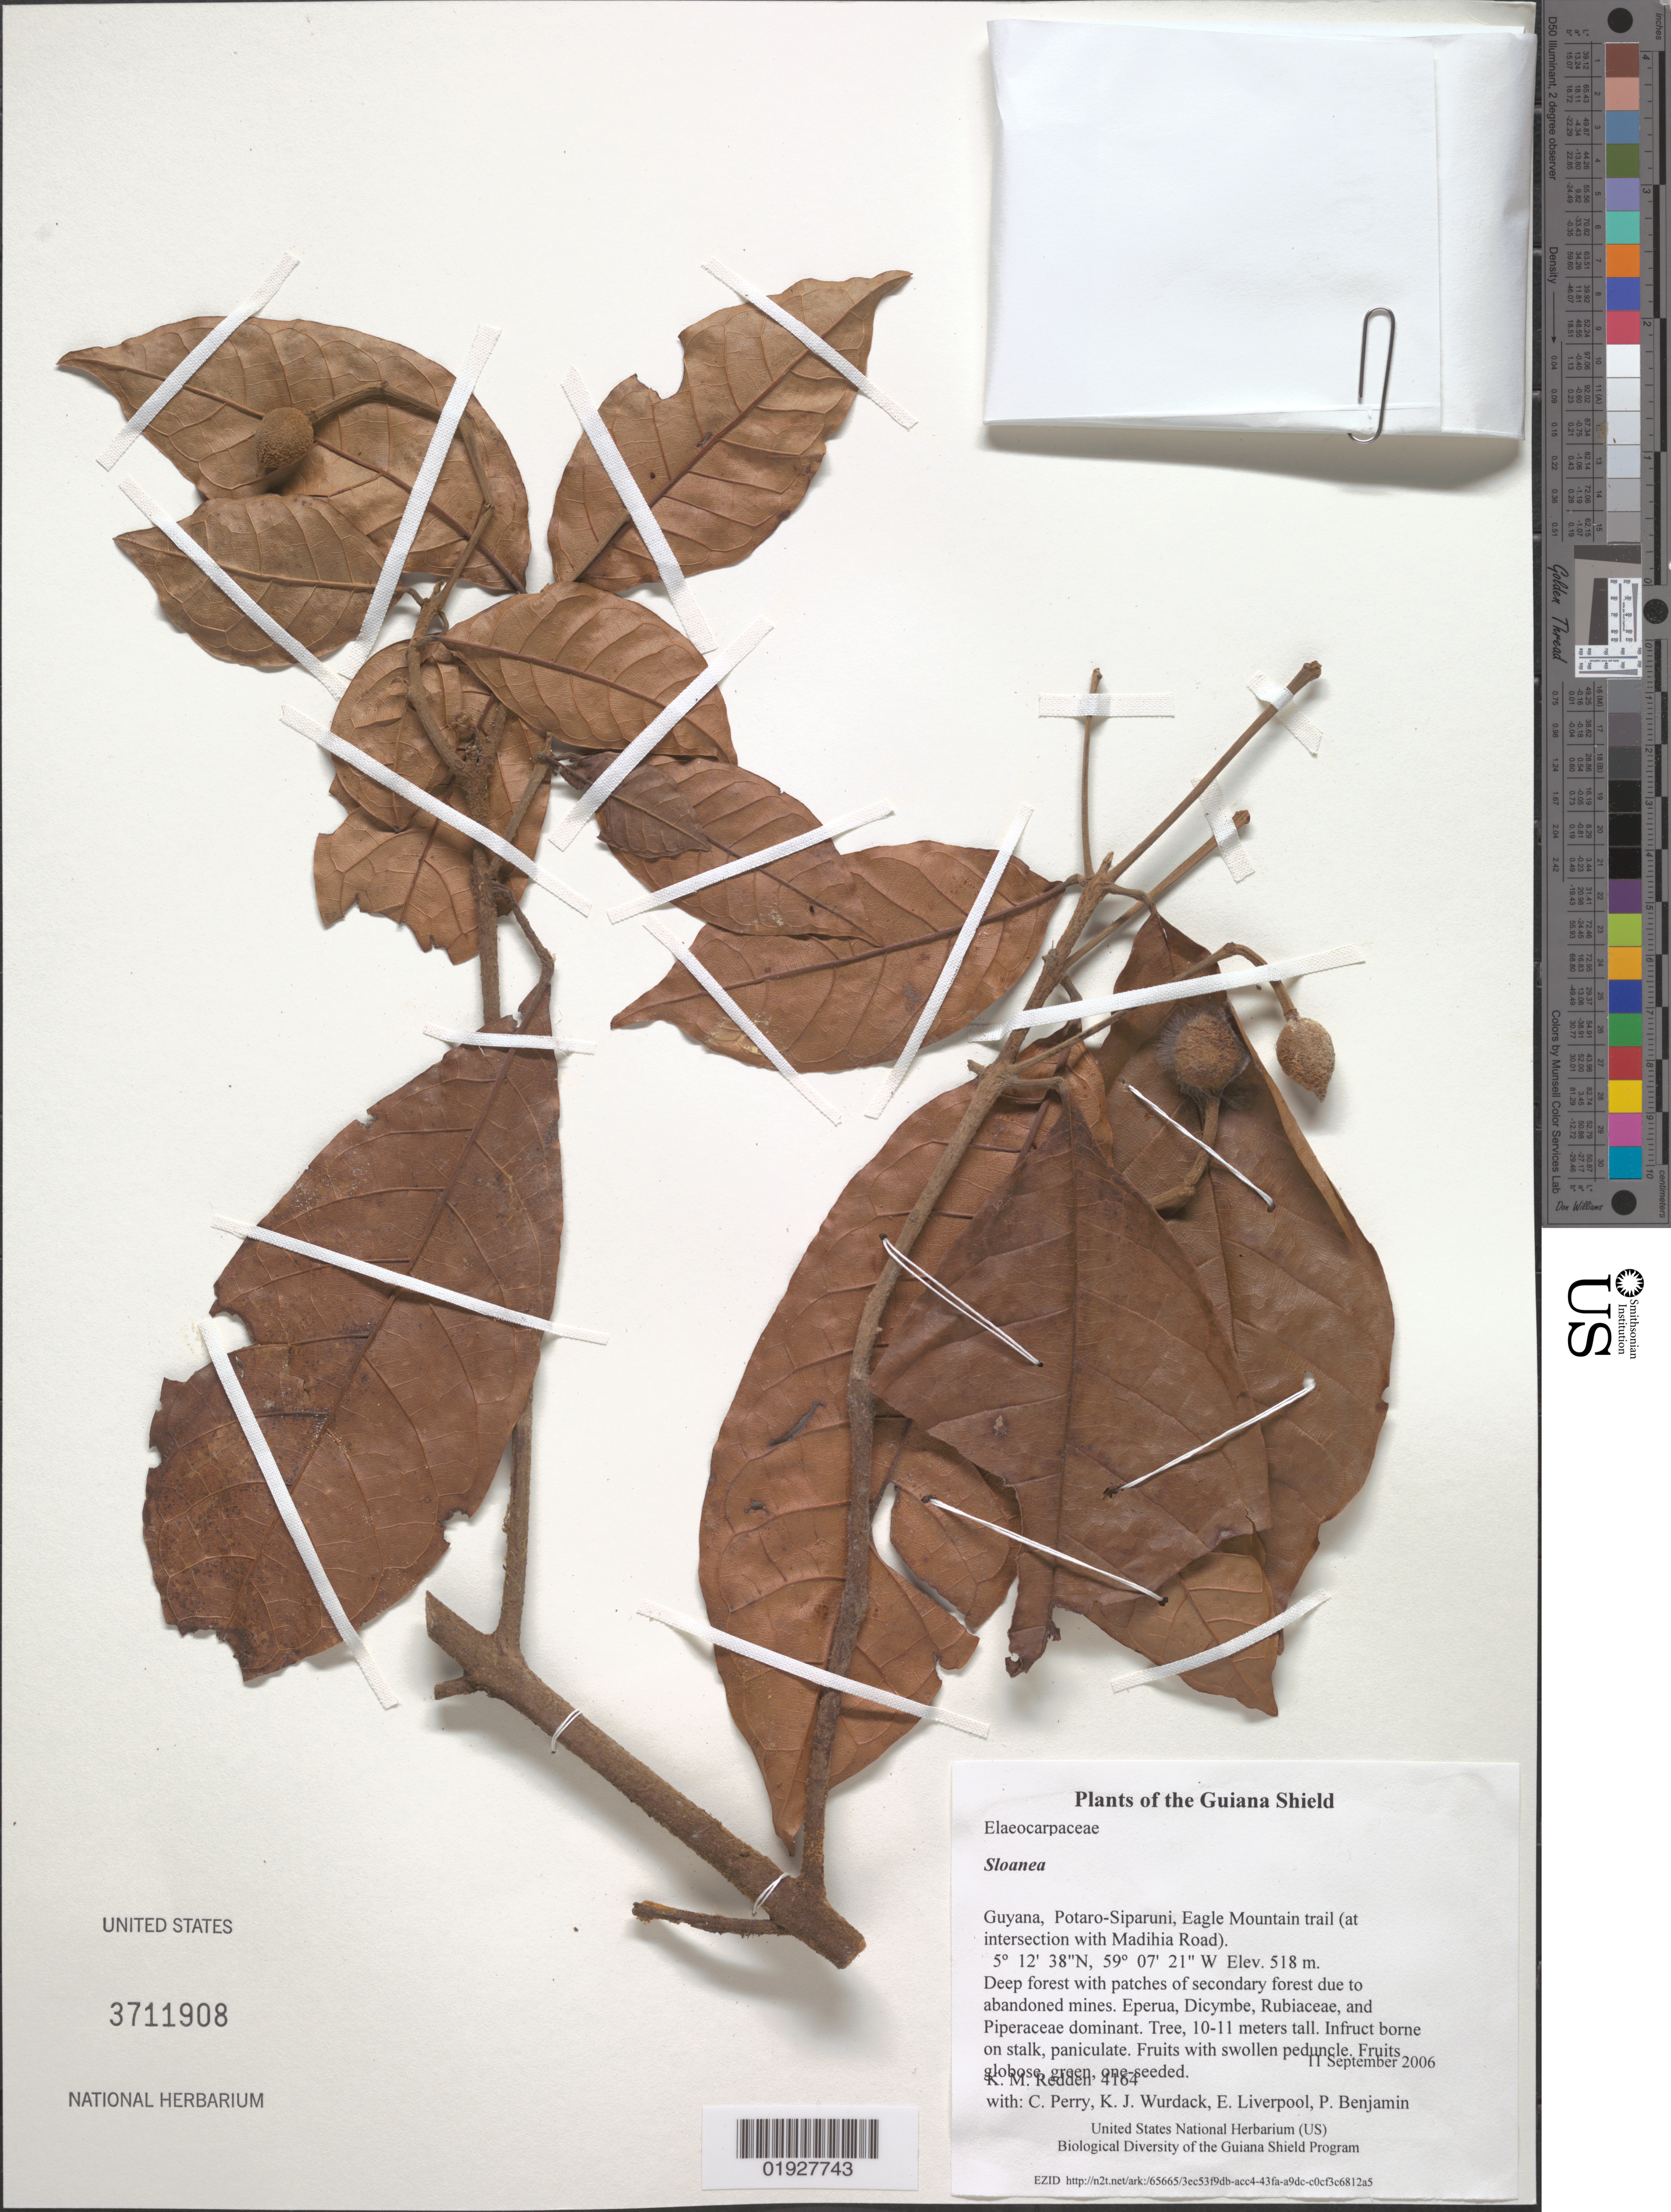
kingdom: Plantae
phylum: Tracheophyta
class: Magnoliopsida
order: Oxalidales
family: Elaeocarpaceae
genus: Sloanea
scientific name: Sloanea sp.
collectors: K. M. Redden, C. Perry, K. Wurdack, E. Liverpool, P. Benjamin & C. E. Hinchliff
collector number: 4164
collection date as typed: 11 September 2006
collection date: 2006-09-11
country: Guyana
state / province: Potaro-Siparuni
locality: Eagle Mountain trail (at intersection with Madihia Road)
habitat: Deep forest with patches of secondary forest due to abandoned mines. Eperua, Dicymbe, Rubiaceae, and Piperaceae dominant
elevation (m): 518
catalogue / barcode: US 3711908